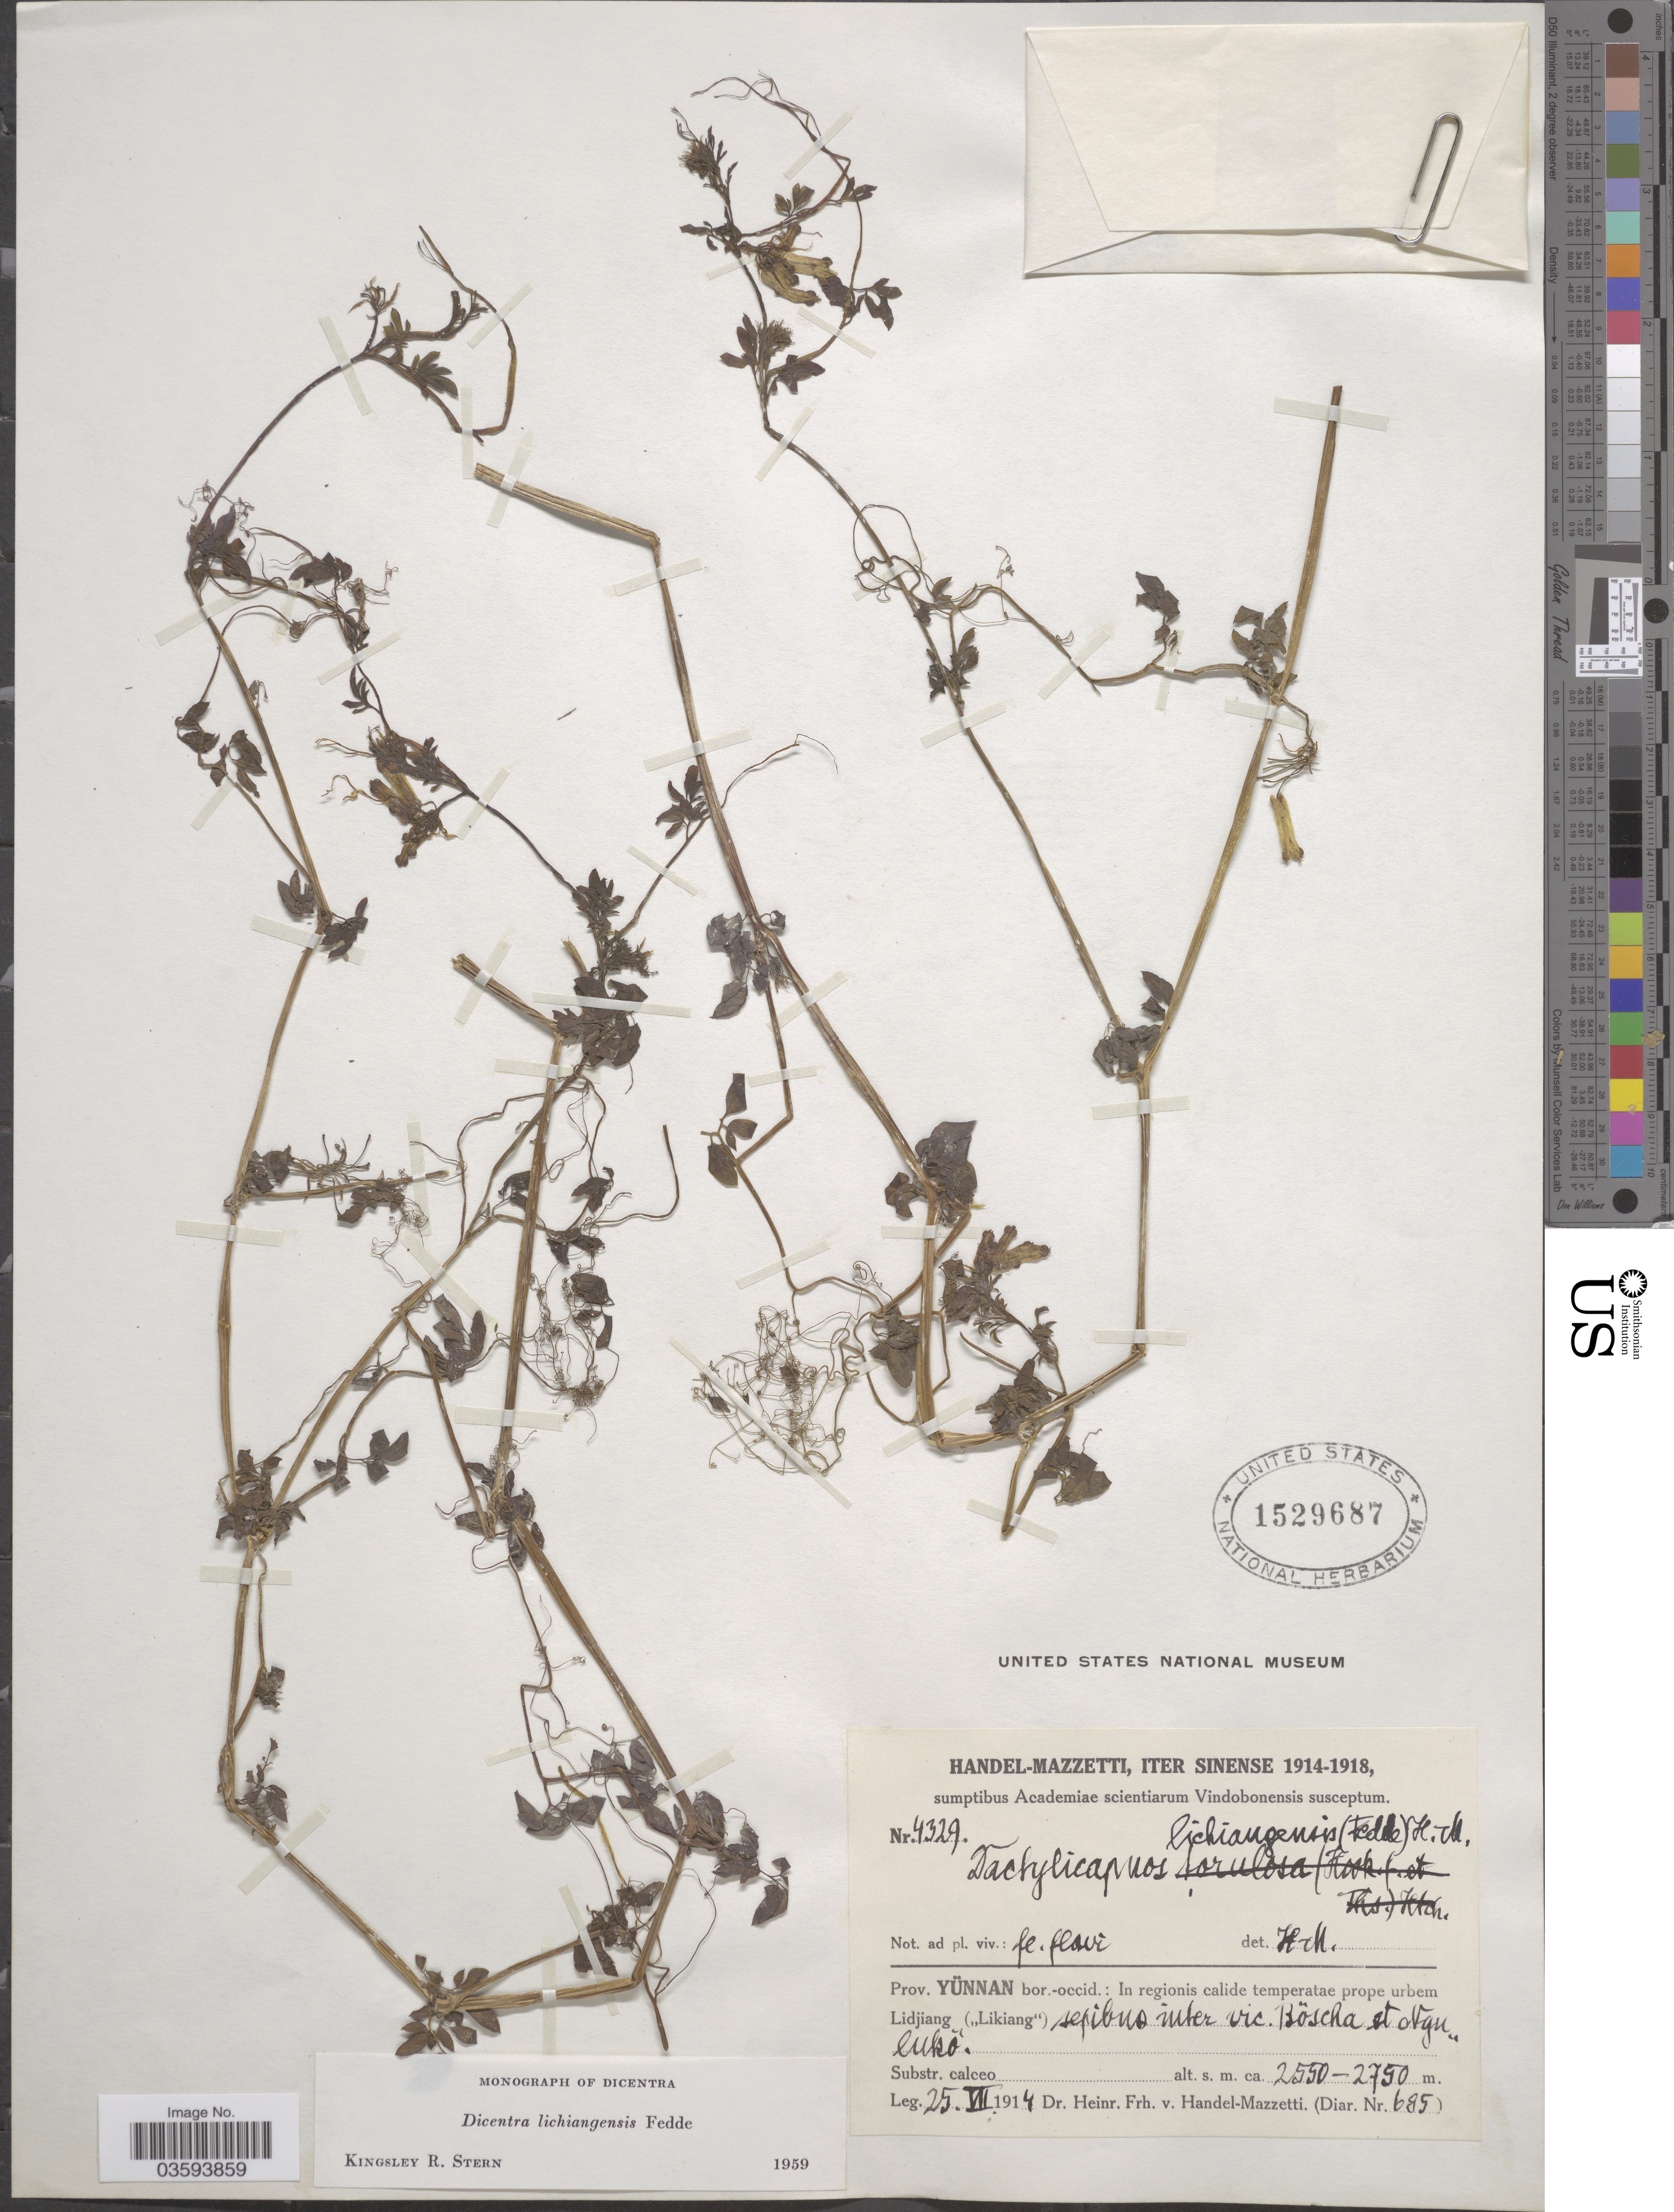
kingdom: Plantae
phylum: Tracheophyta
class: Magnoliopsida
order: Ranunculales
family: Papaveraceae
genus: Dactylicapnos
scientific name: Dactylicapnos lichiangensis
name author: (Fedde) Hand.-Mazz.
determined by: Strong, M. T., (US), Smithsonian Institution - National Museum of Natural History (UNITED STATES)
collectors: H. Handel-Mazzetti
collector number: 4329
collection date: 1914-07-25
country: China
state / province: Yunnan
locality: Iter Sinens. Prov. Yünnan bor.-occid.: In regionis calide temperatae prope urbem Lidjiang ("Likiang") sepibus inter vic. Böscha et Ngn [interpreted]. lukö.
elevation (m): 2550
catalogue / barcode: US 1529687